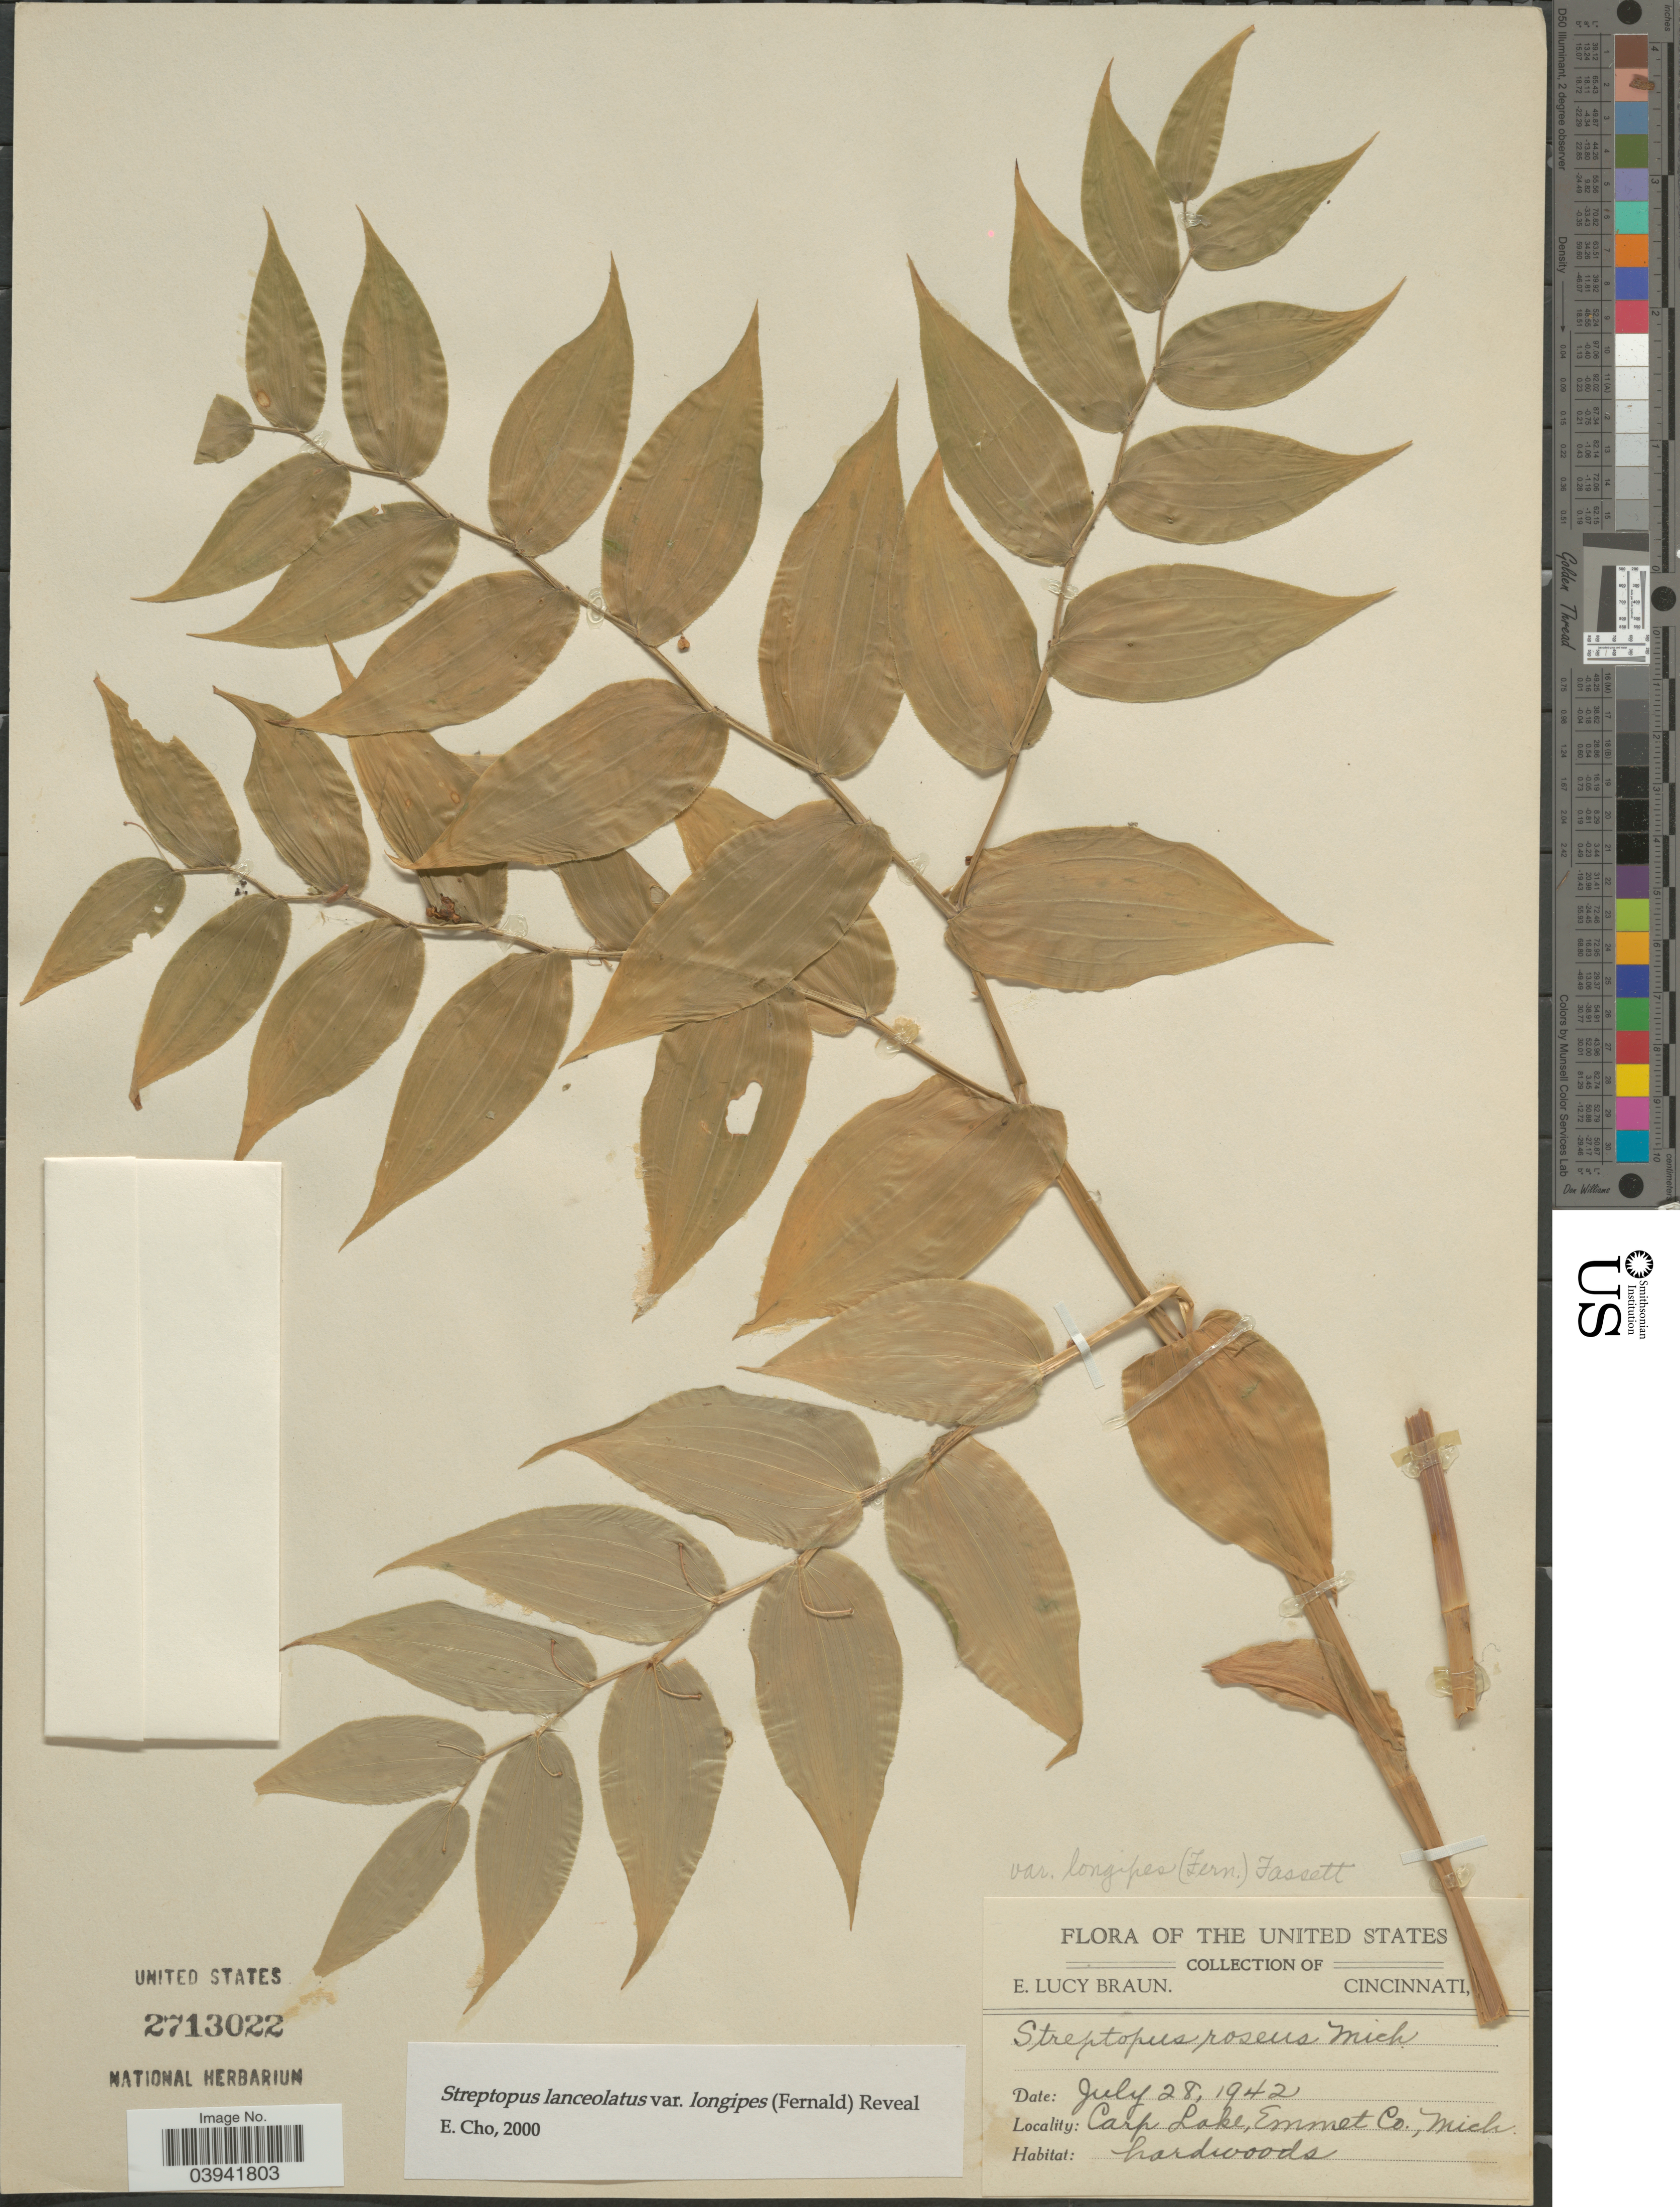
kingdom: Plantae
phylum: Tracheophyta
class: Liliopsida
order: Liliales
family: Liliaceae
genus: Streptopus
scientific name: Streptopus lanceolatus var. longipes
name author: (Fernald) Reveal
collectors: E. L. Braun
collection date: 1942-07-28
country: United States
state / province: Alaska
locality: Carp Lake, Emmet Co.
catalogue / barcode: US 2713022